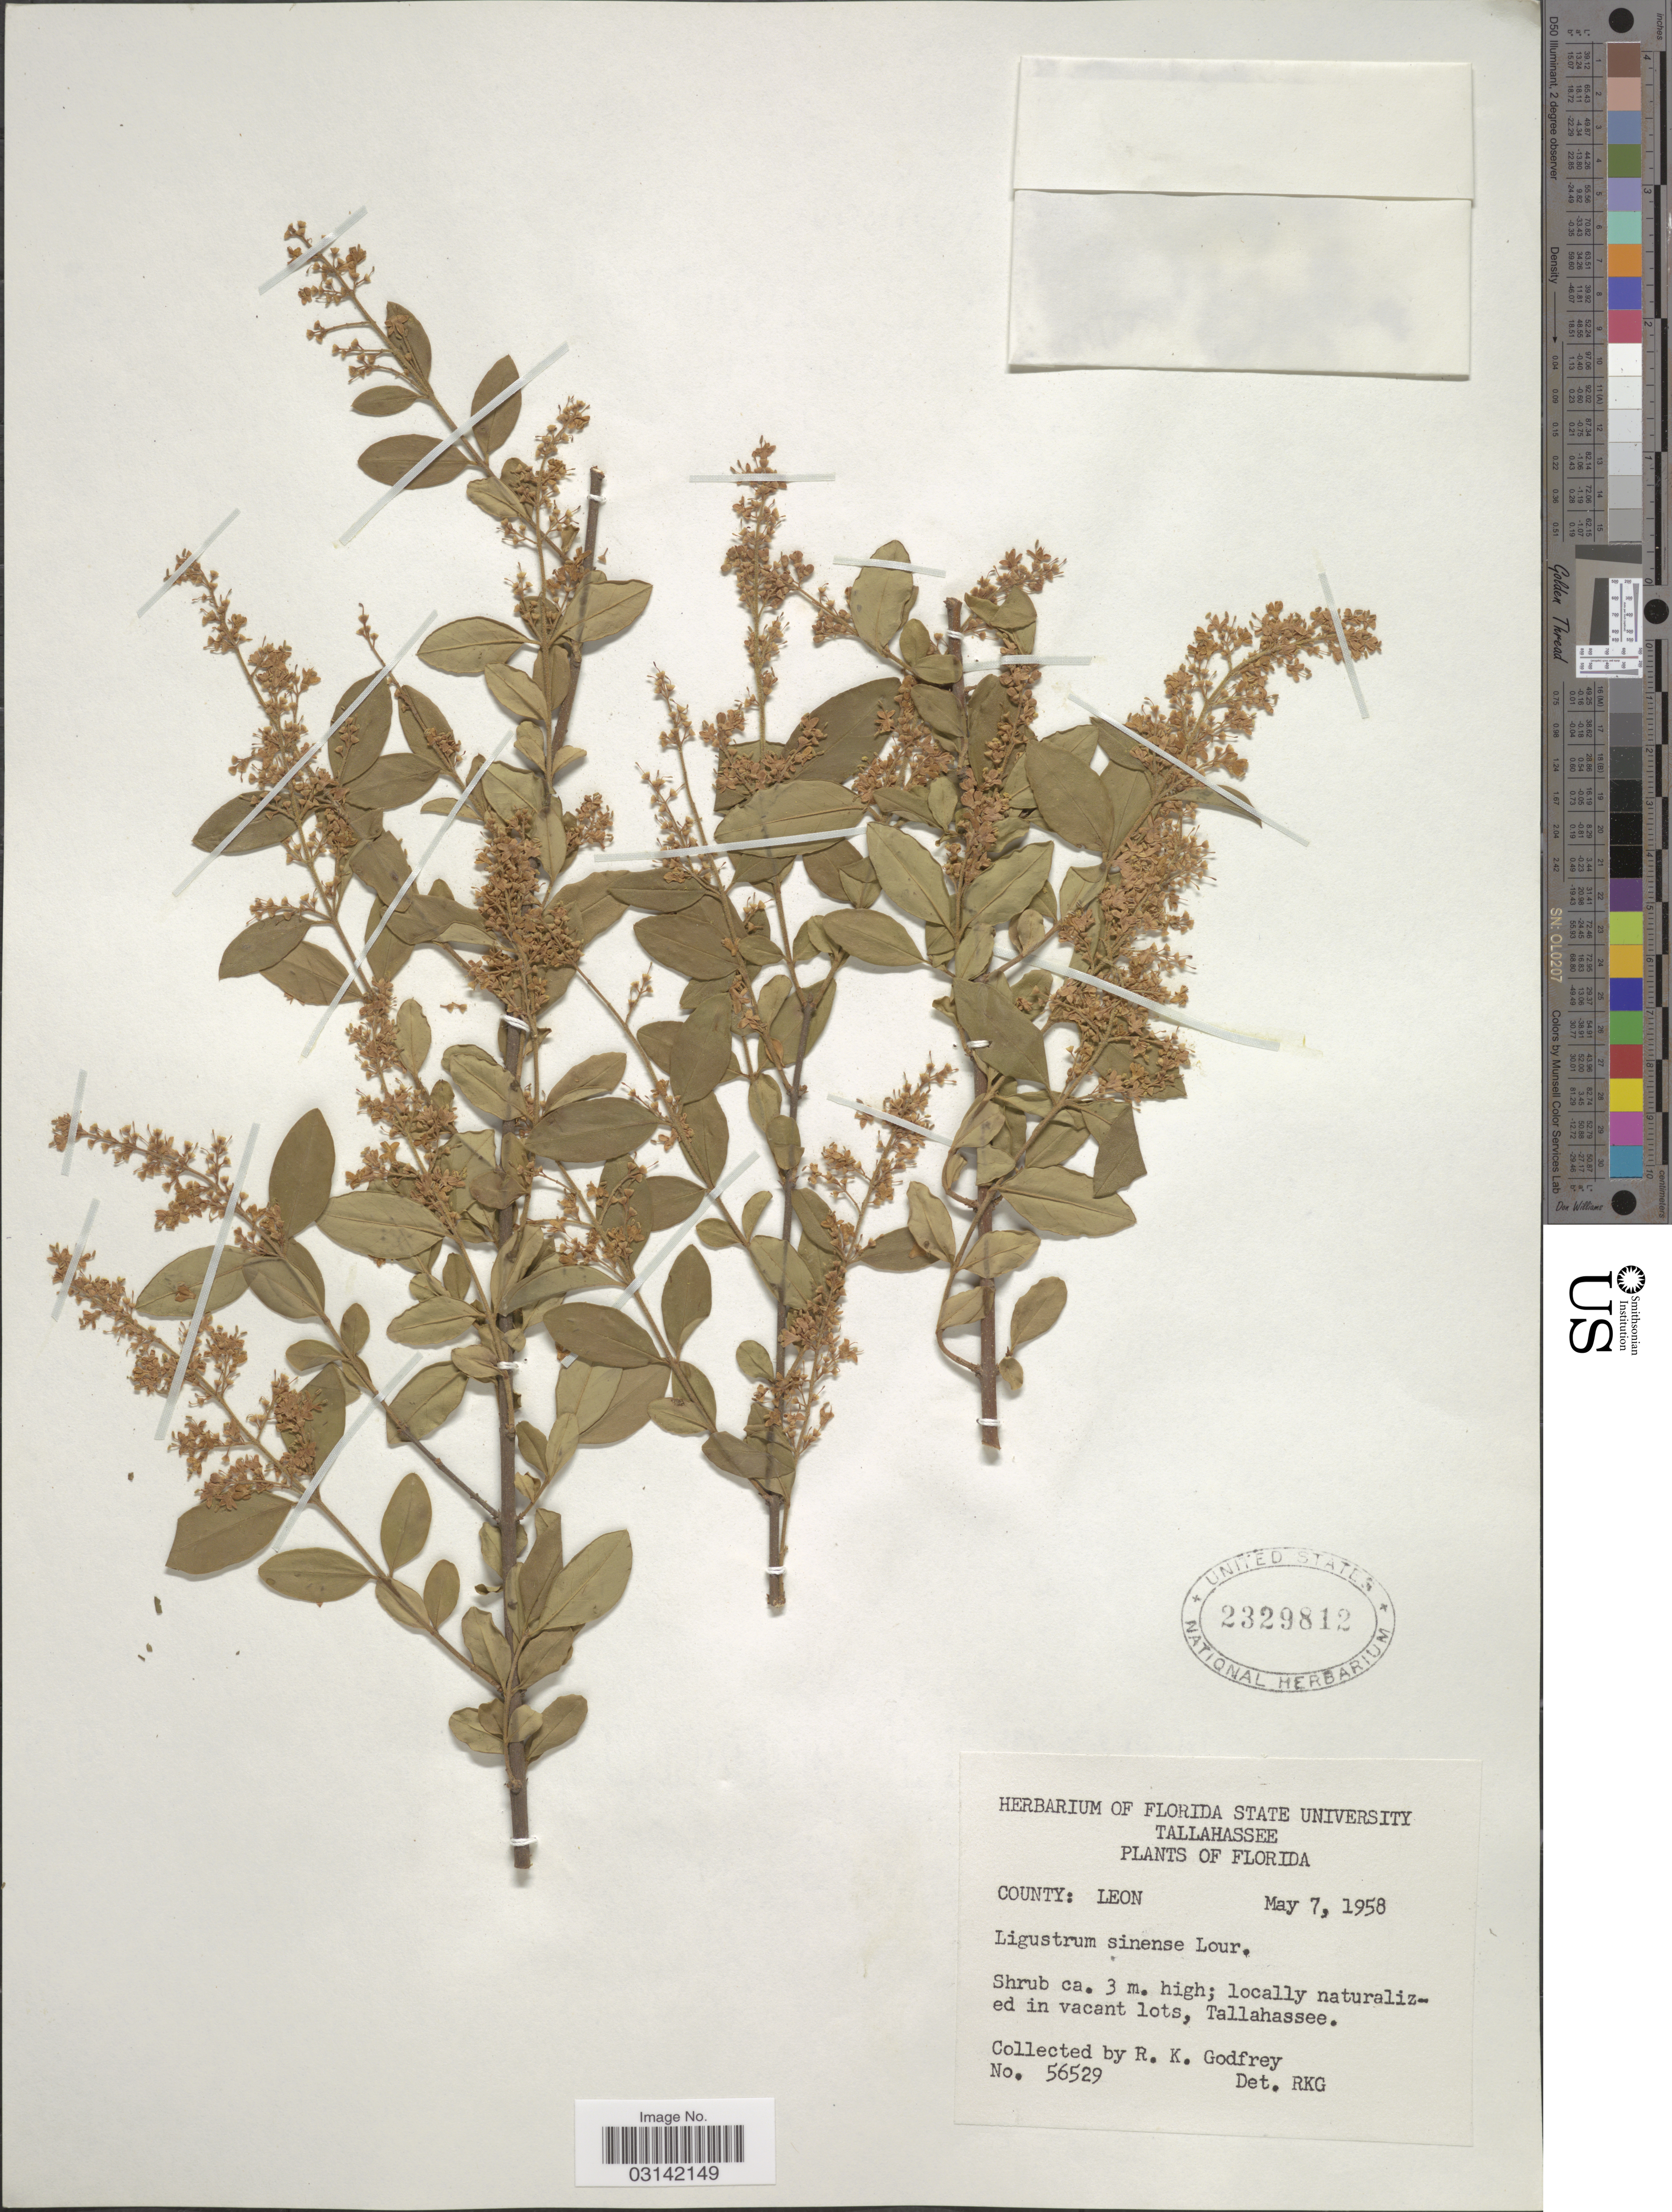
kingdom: Plantae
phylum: Tracheophyta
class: Magnoliopsida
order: Lamiales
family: Oleaceae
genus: Ligustrum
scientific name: Ligustrum sinense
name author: Lour.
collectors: R. K. Godfrey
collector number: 56529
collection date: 1958-05-07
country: United States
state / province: Florida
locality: County: Leon, locally naturalized in vacant lots, Tallahassee.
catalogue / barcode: US 2329812